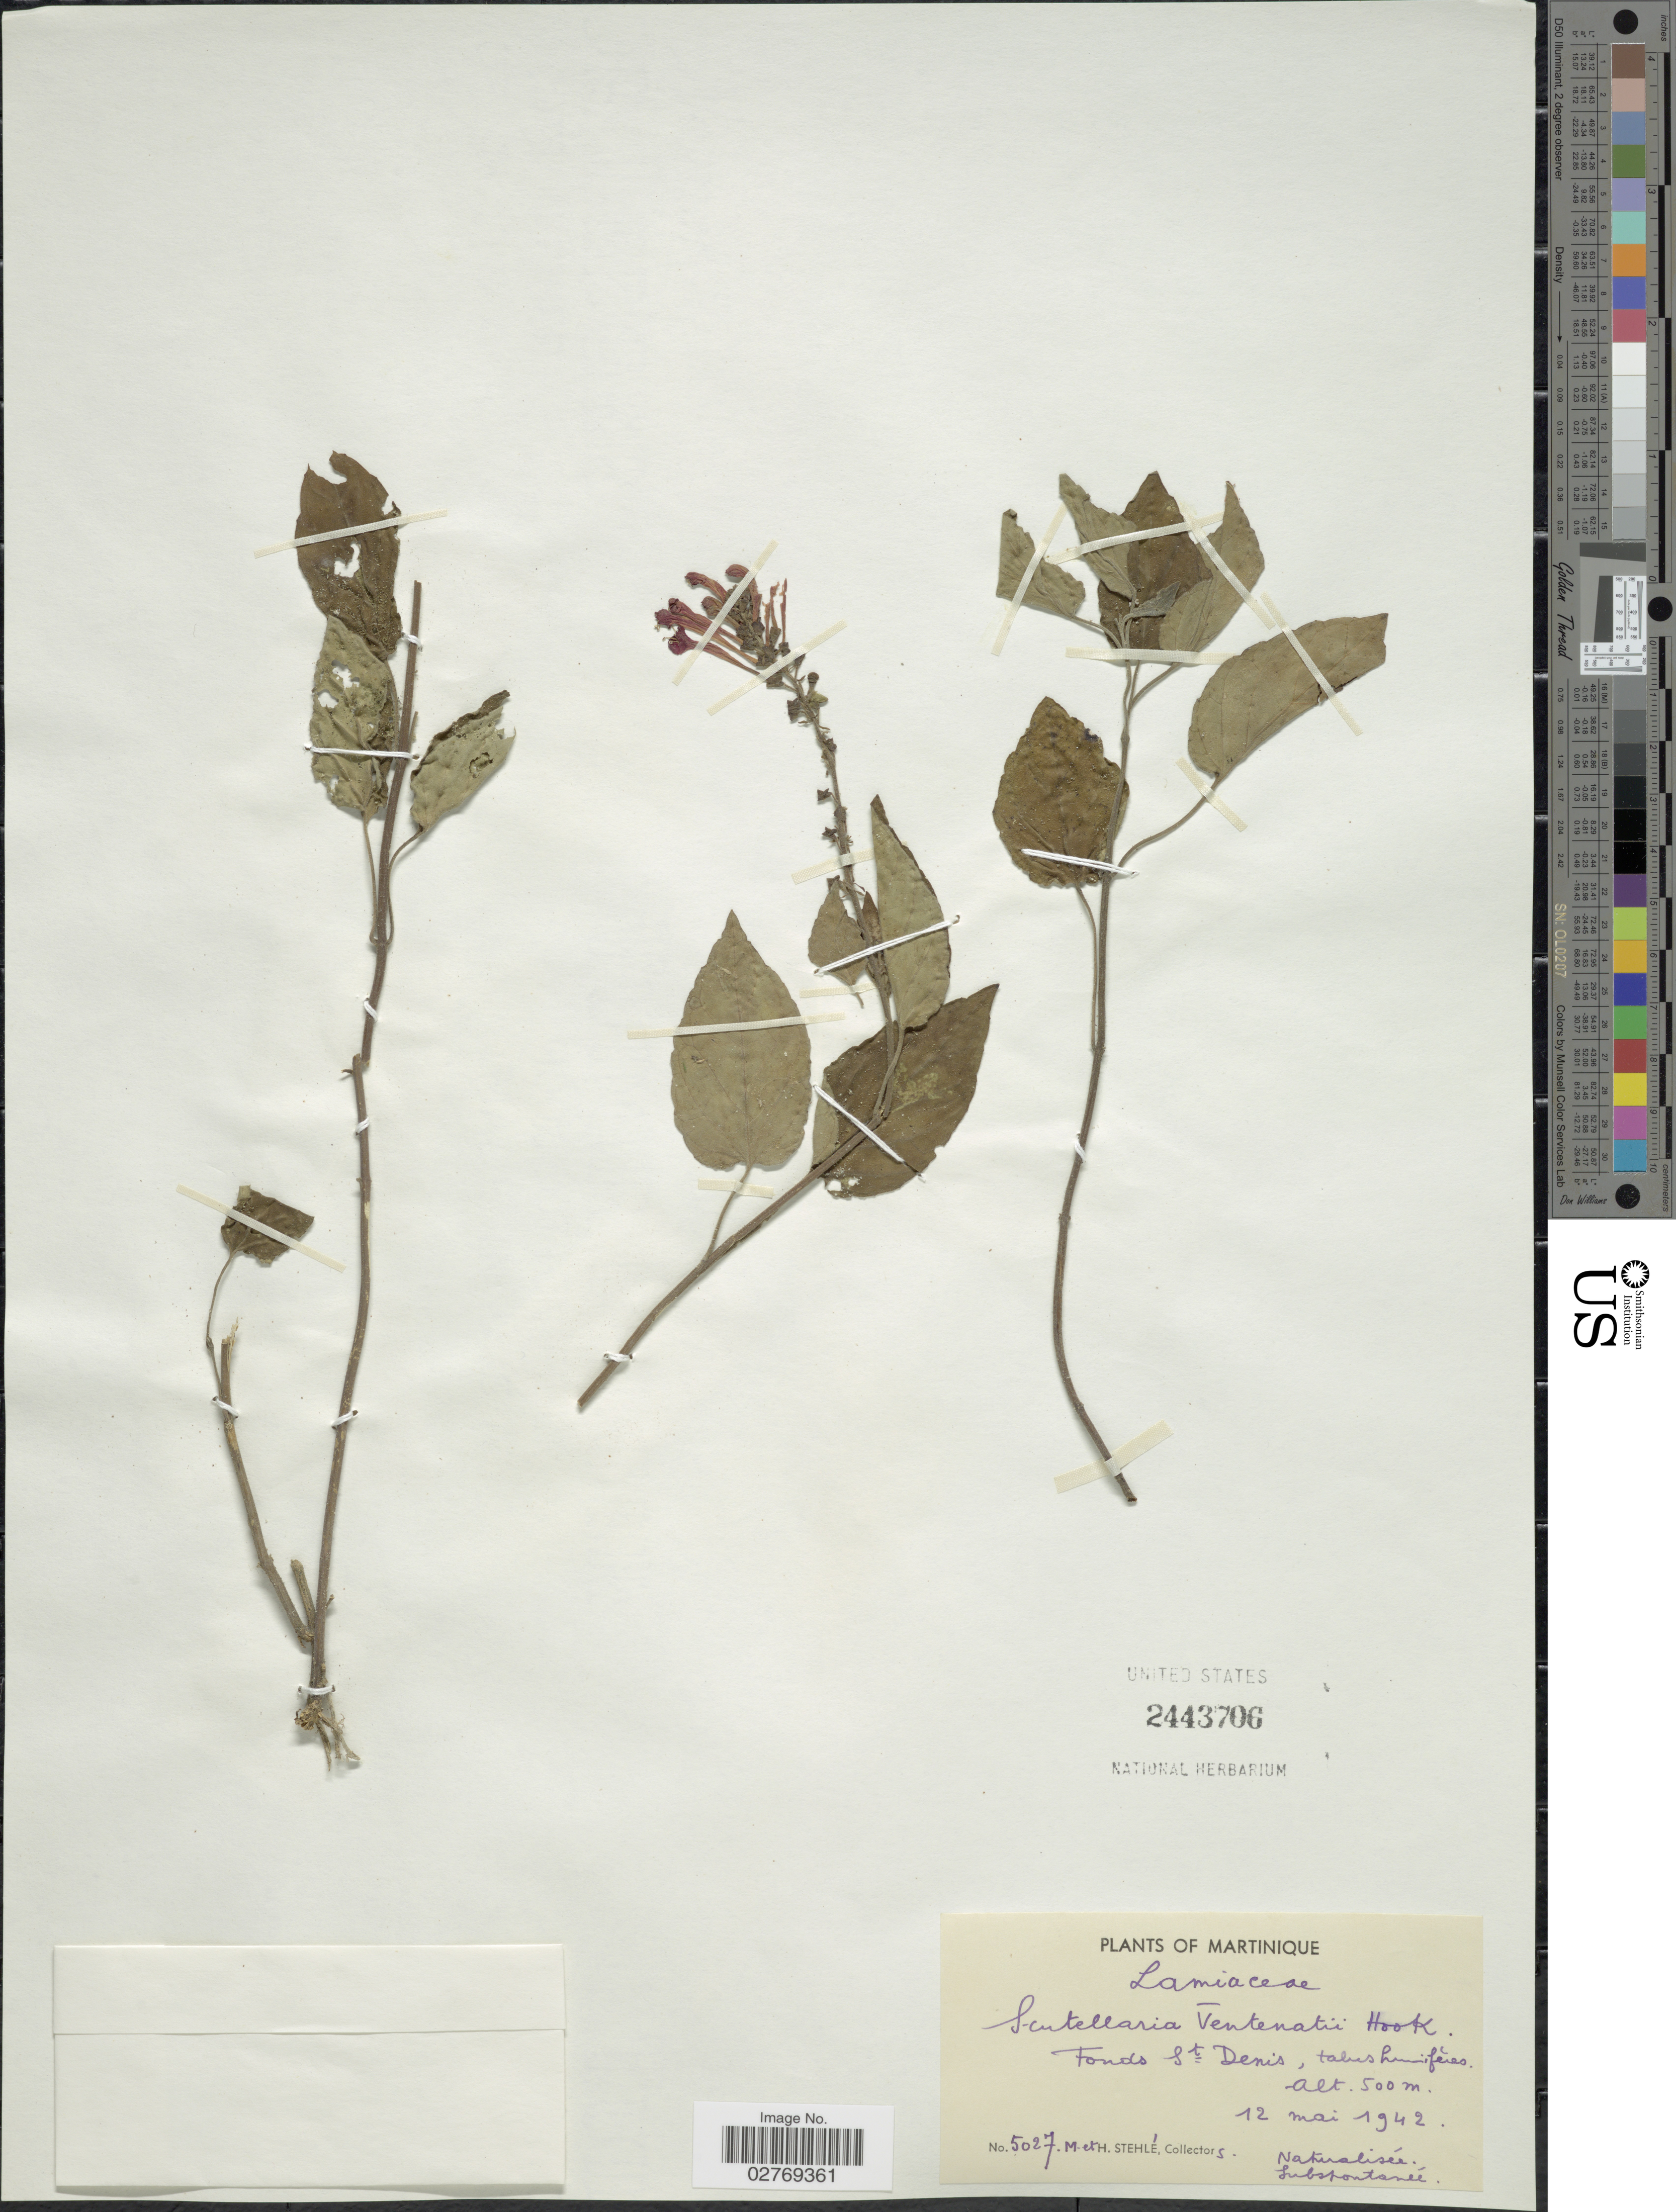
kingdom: Plantae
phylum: Tracheophyta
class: Magnoliopsida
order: Lamiales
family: Lamiaceae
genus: Scutellaria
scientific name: Scutellaria ventenatii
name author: Hook.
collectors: M. Stehlé & H. Stehlé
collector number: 5027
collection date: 1942-05-12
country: Martinique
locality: Fonds St Denis.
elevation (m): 500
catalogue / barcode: US 2443706